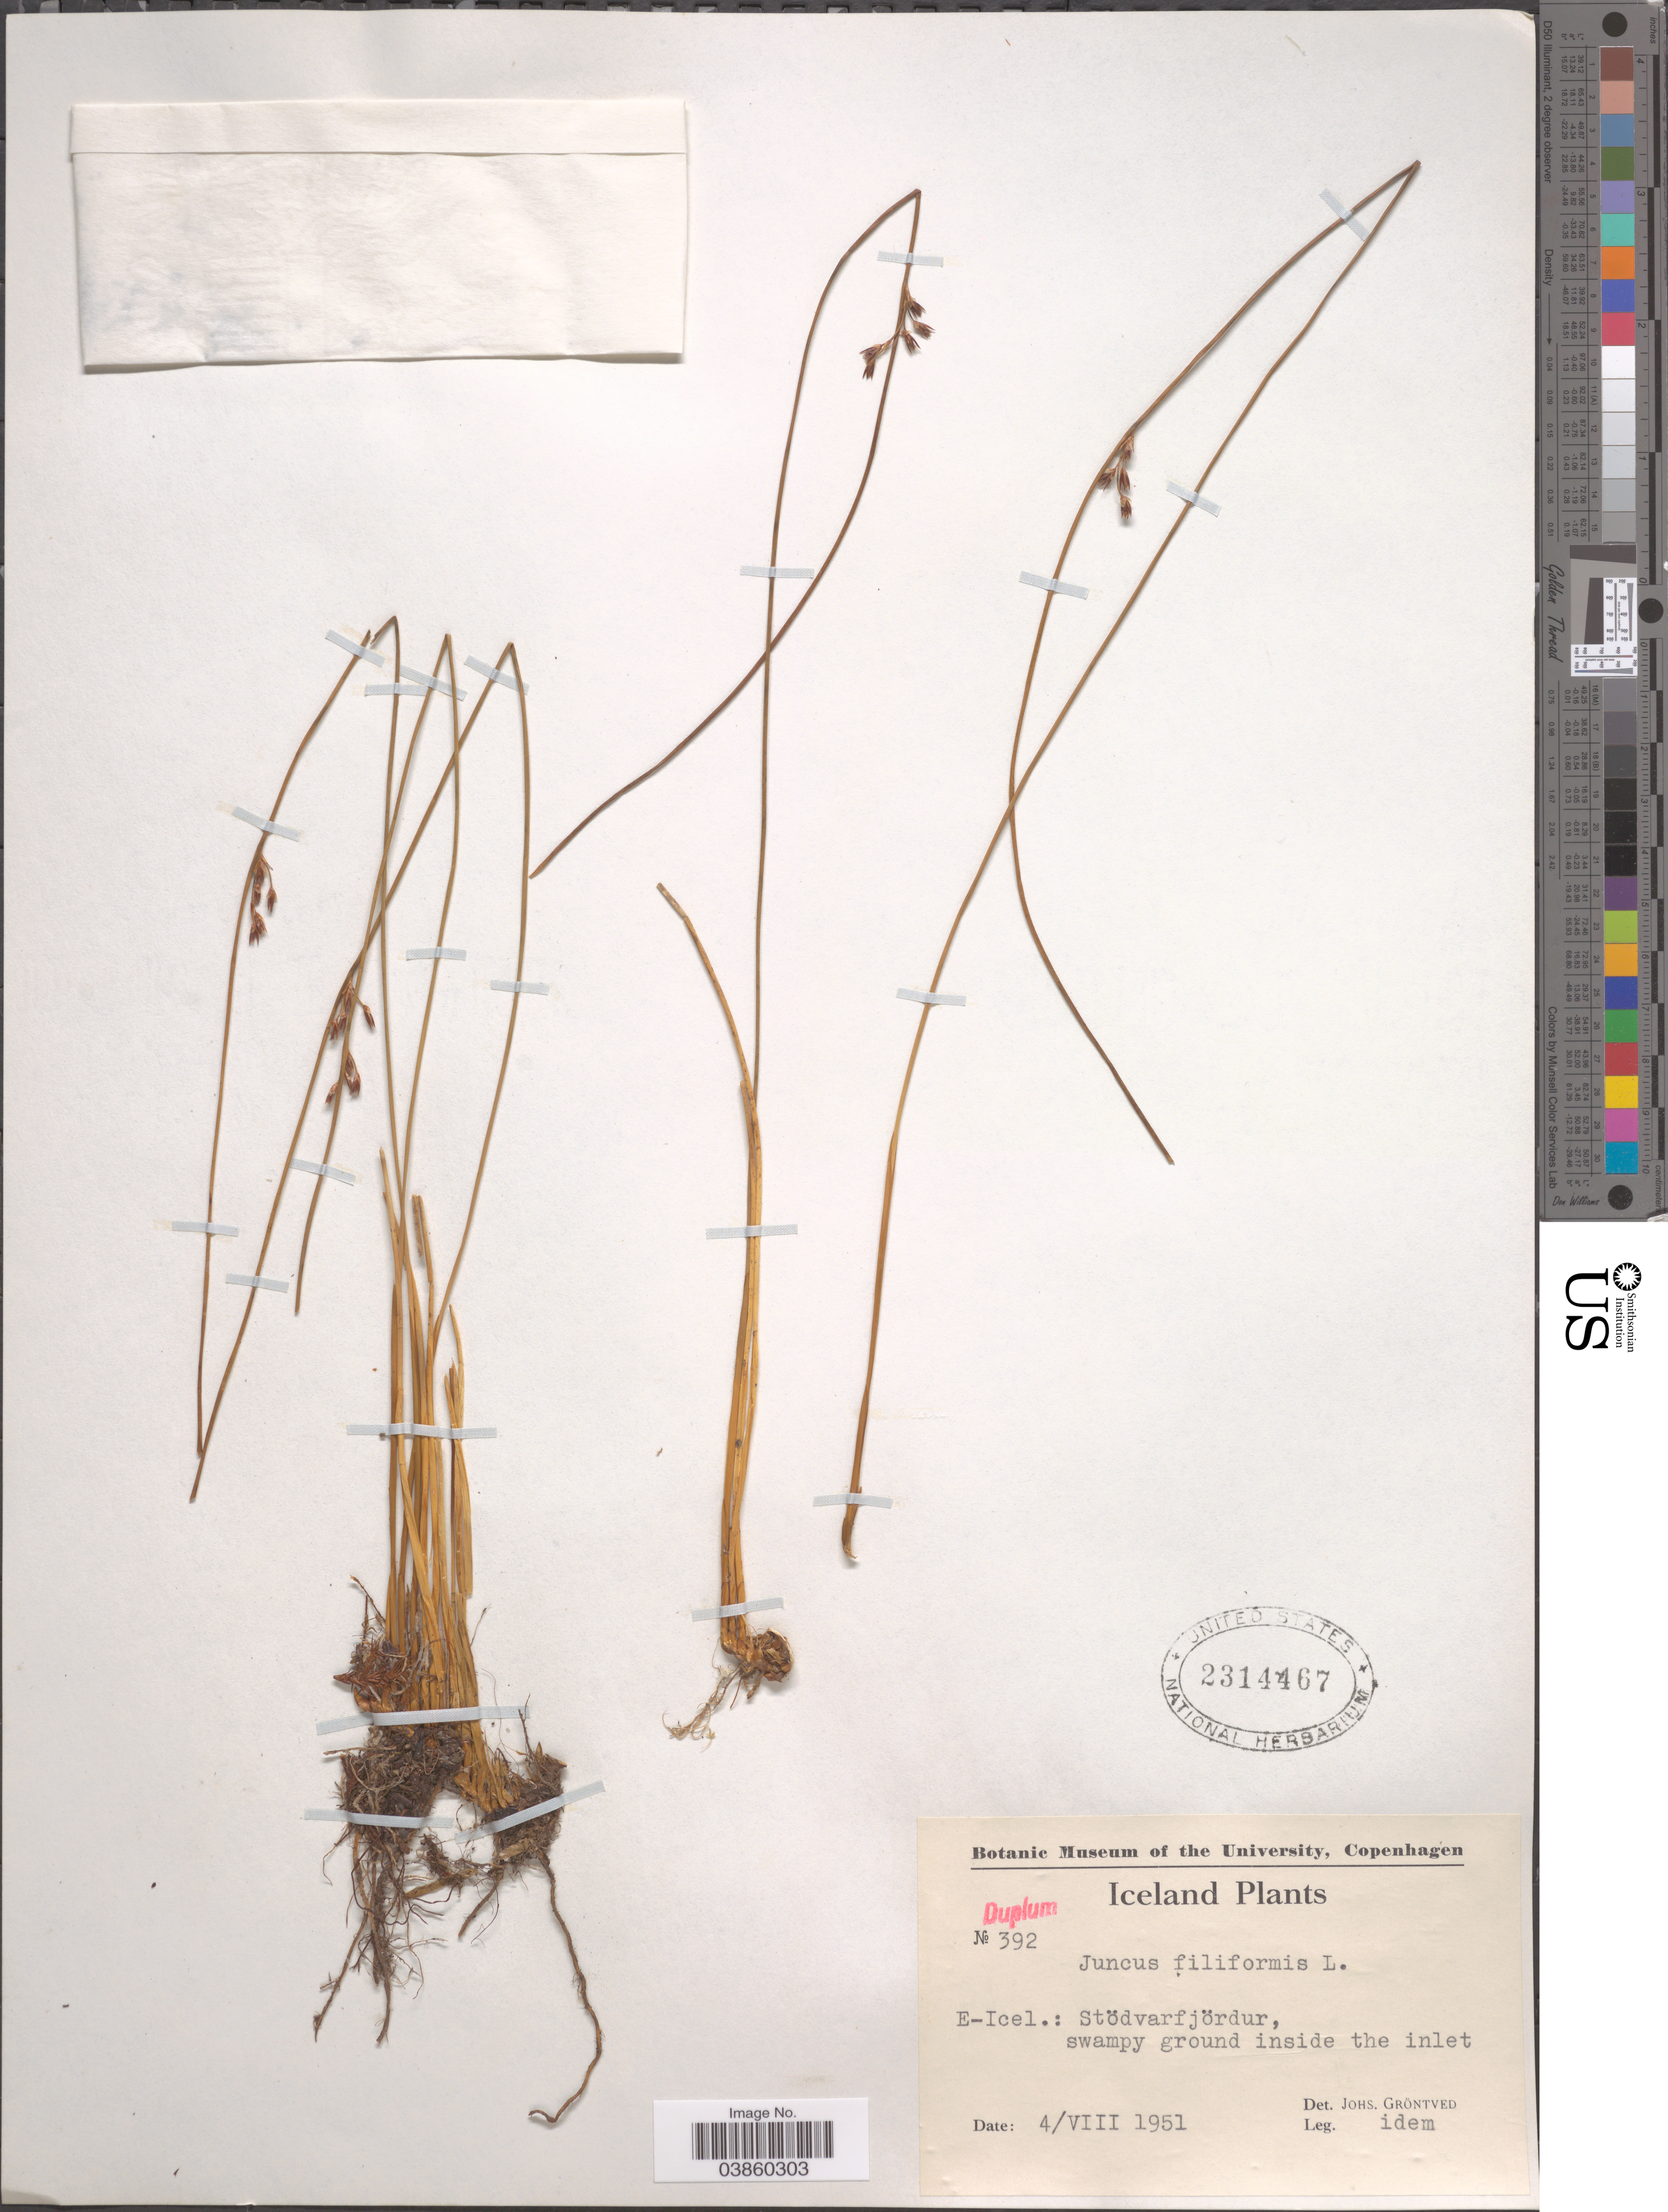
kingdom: Plantae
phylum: Tracheophyta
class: Liliopsida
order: Poales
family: Juncaceae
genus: Juncus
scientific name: Juncus filiformis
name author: L.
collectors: J. Gröntved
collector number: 392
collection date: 1951-08-04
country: Iceland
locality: E-Icel.: Stödvarfjördur, swampy ground inside the inlet.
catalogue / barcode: US 2314467